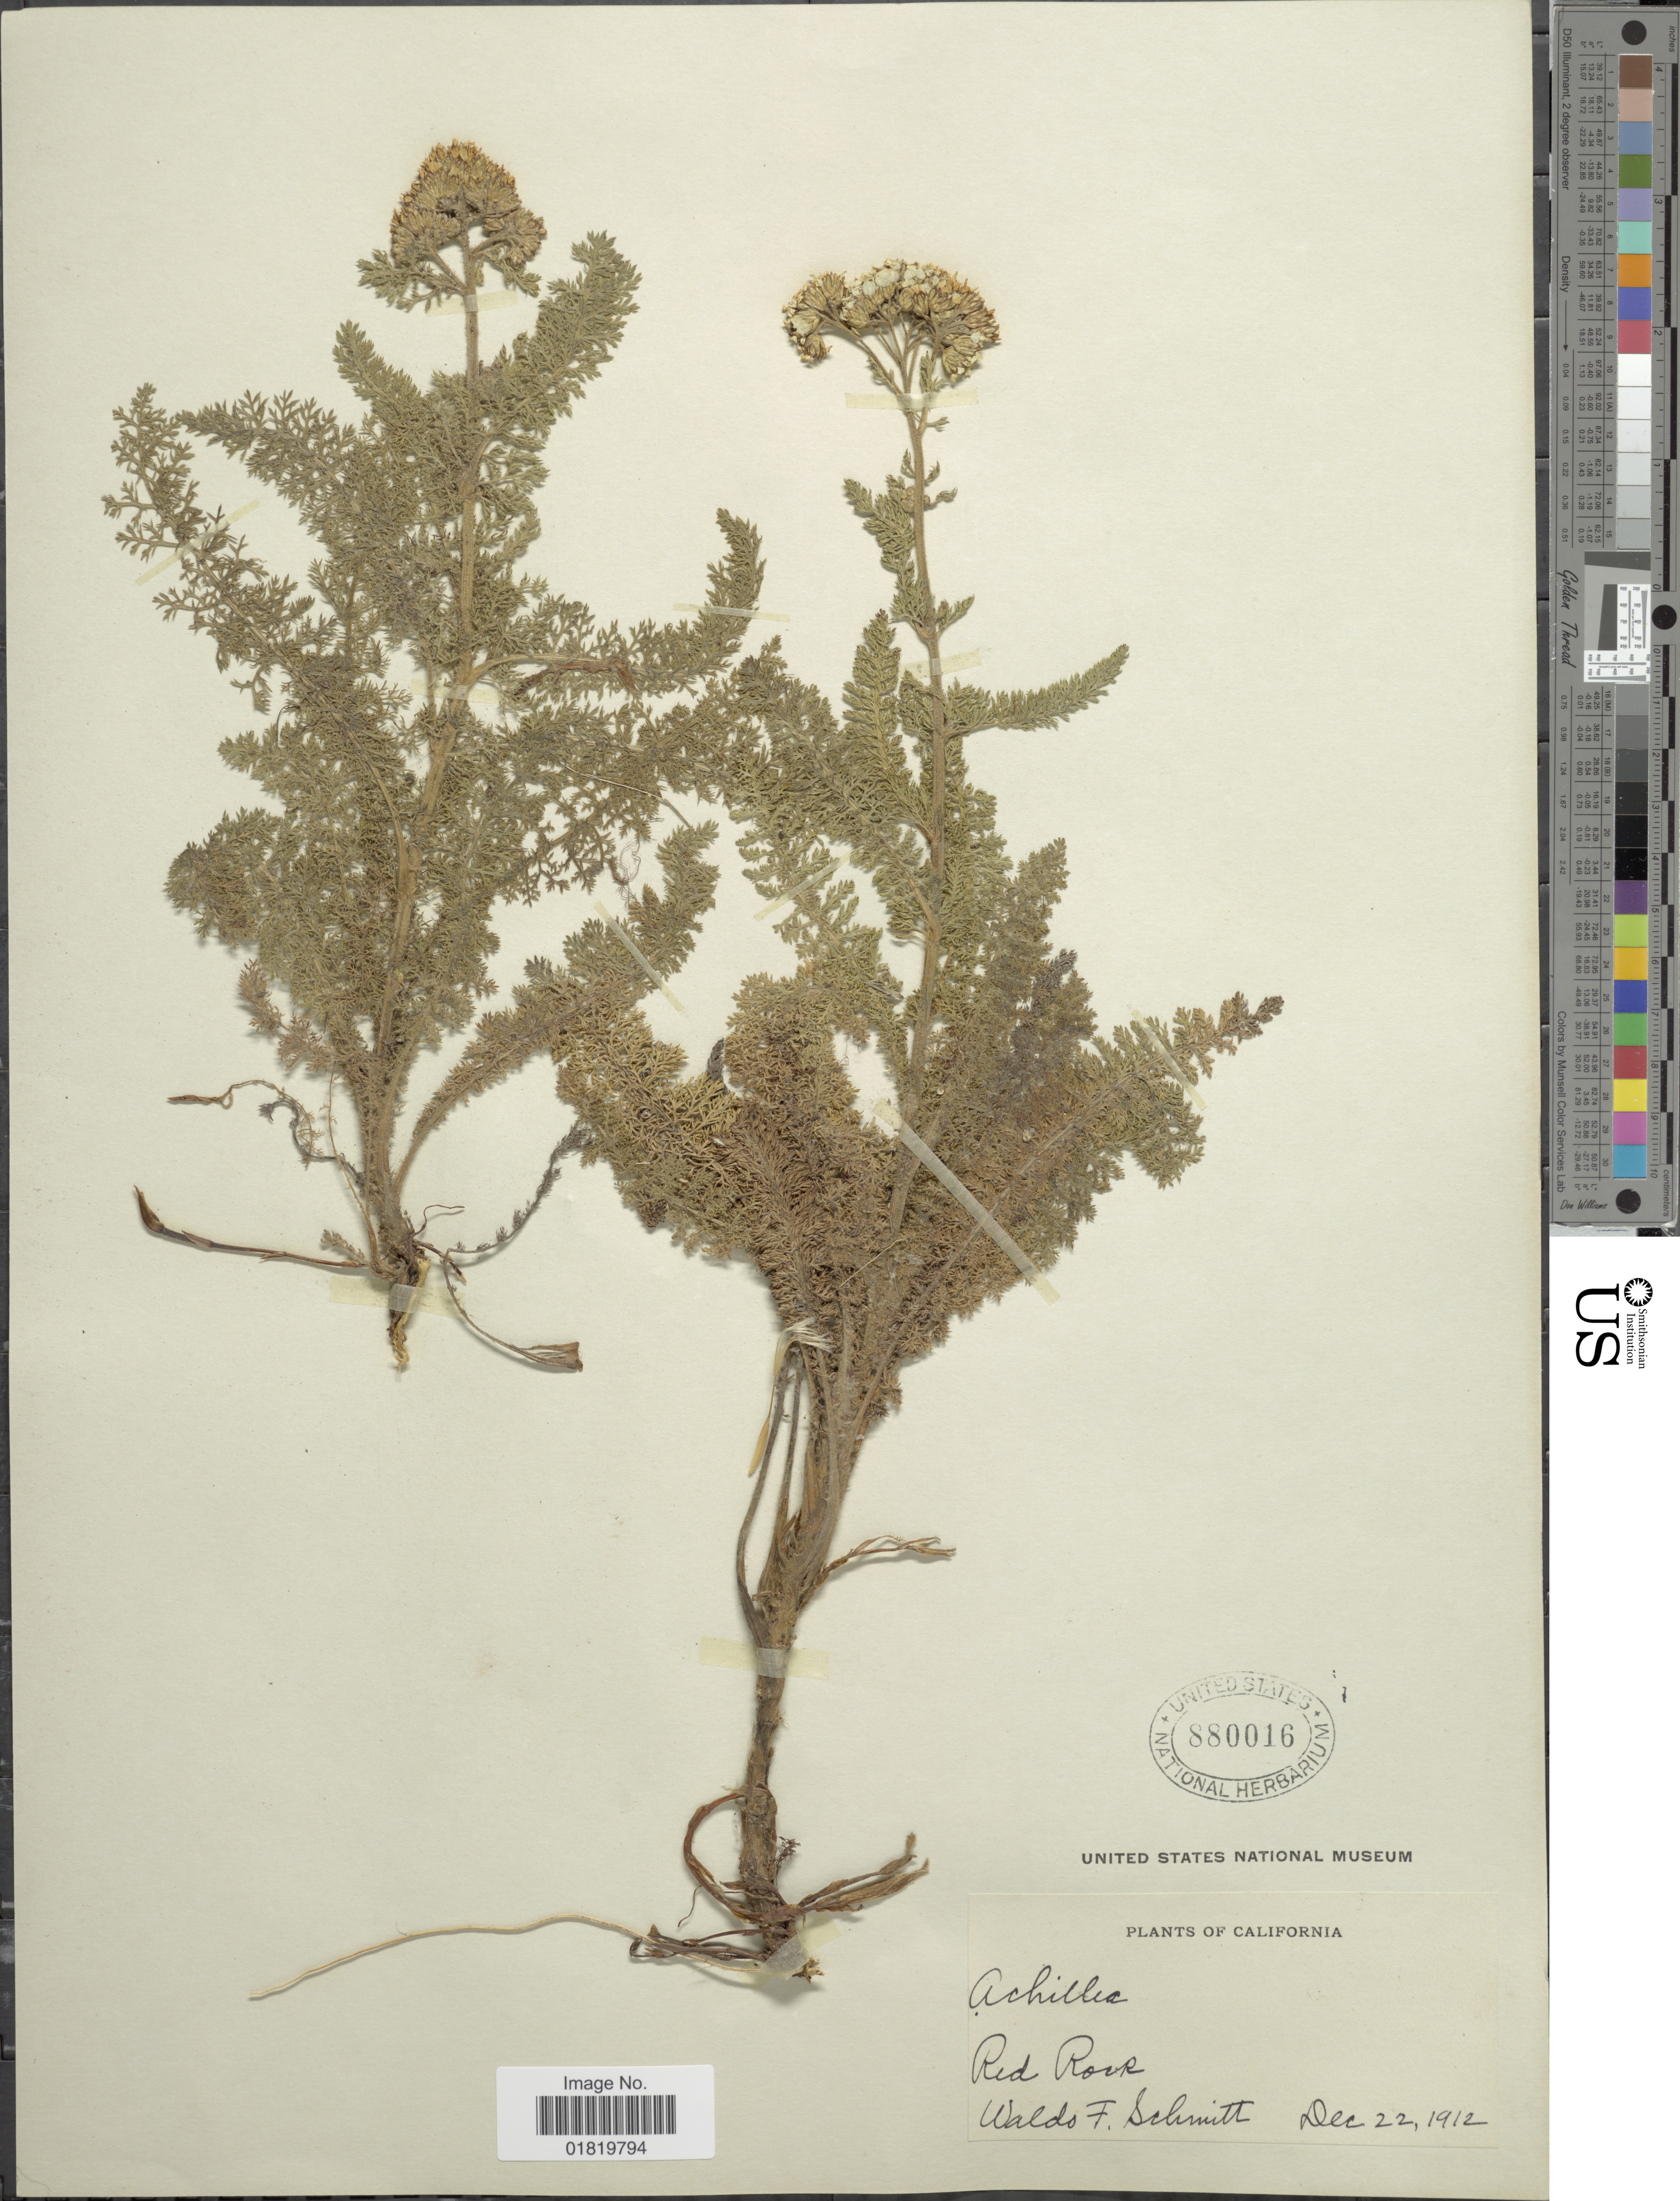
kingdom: Plantae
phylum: Tracheophyta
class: Magnoliopsida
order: Asterales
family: Asteraceae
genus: Achillea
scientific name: Achillea borealis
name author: Bong.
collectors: W. F. Schmitt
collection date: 1912-12-22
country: United States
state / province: California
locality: Red Rock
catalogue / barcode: US 880016